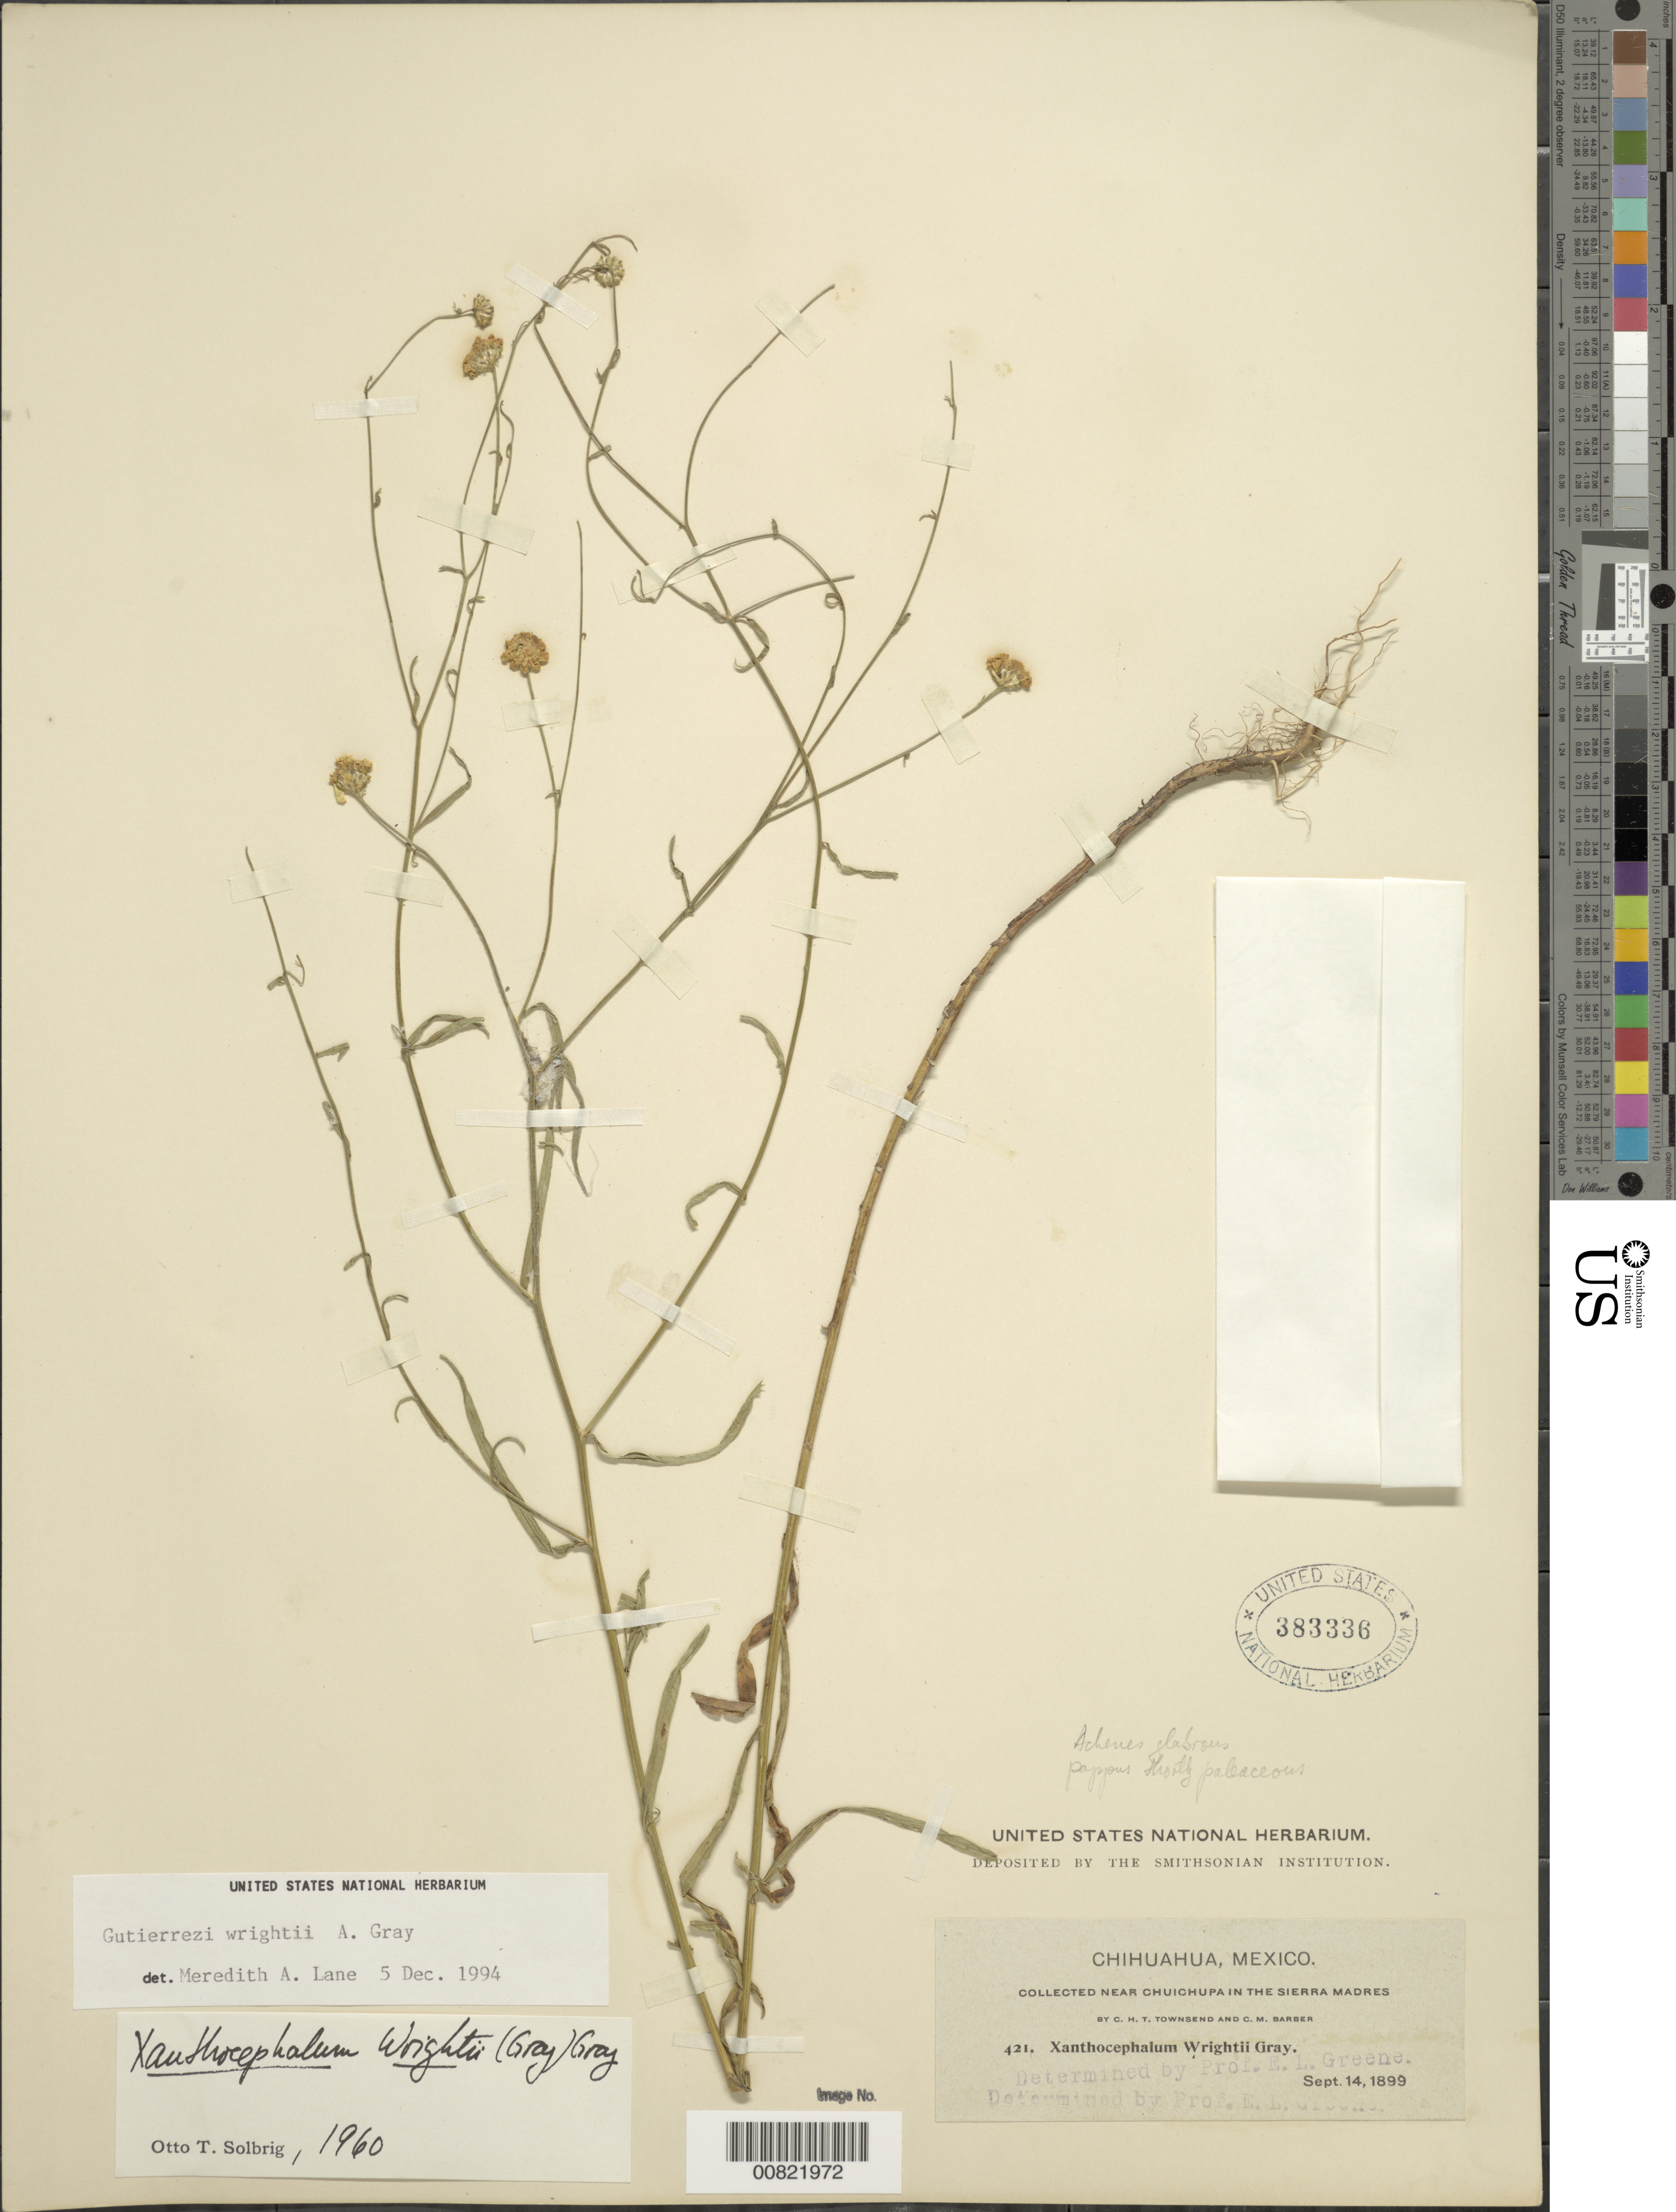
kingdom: Plantae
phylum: Tracheophyta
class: Magnoliopsida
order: Asterales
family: Asteraceae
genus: Gutierrezia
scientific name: Gutierrezia wrightii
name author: A. Gray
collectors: C. H. T. Townsend & C. Barber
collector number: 421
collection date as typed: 14 Sep 1899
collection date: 1899-09-14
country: Mexico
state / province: Chihuahua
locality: Near Chuichupa in the Sierra Madre, Chihuahua.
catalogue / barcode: US 383336